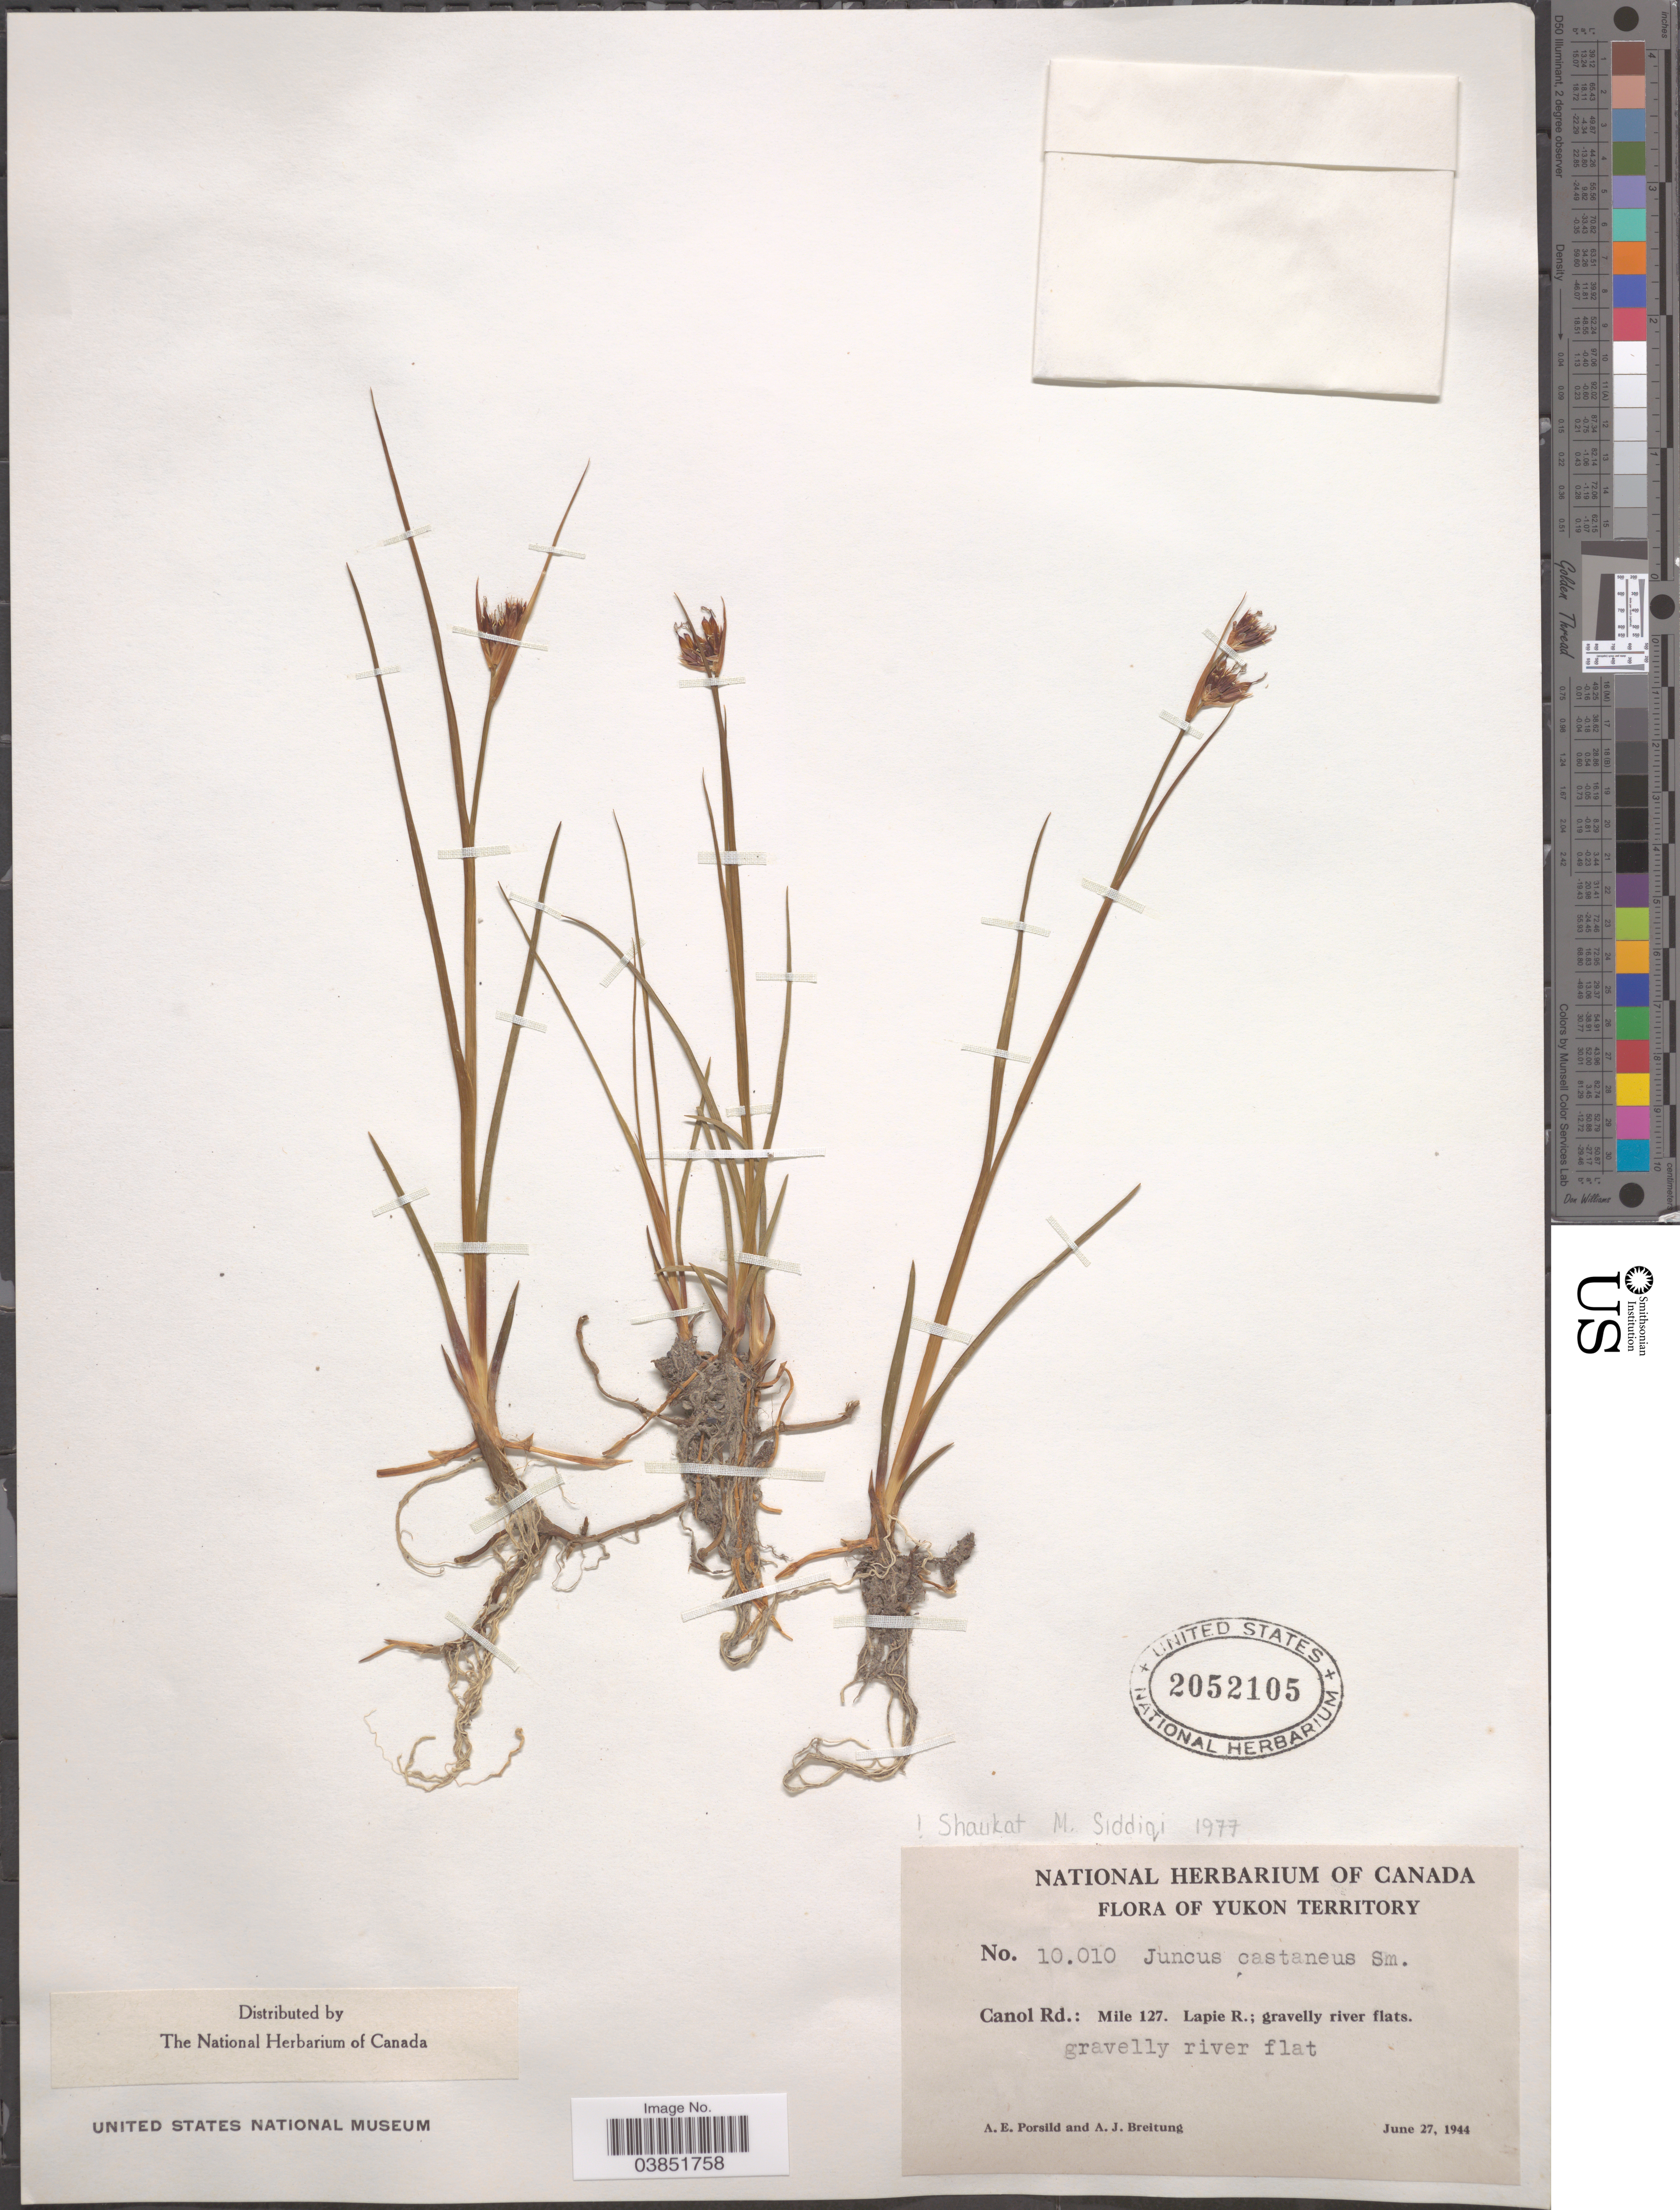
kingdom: Plantae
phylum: Tracheophyta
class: Liliopsida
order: Poales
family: Juncaceae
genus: Juncus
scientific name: Juncus castaneus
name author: Sm.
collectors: A. E. Porsild & A. Breitung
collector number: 10010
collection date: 1944-06-27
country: Canada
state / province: Yukon Territory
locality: Canol Rd.: Mile 127. Lapie R.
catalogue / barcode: US 2052105